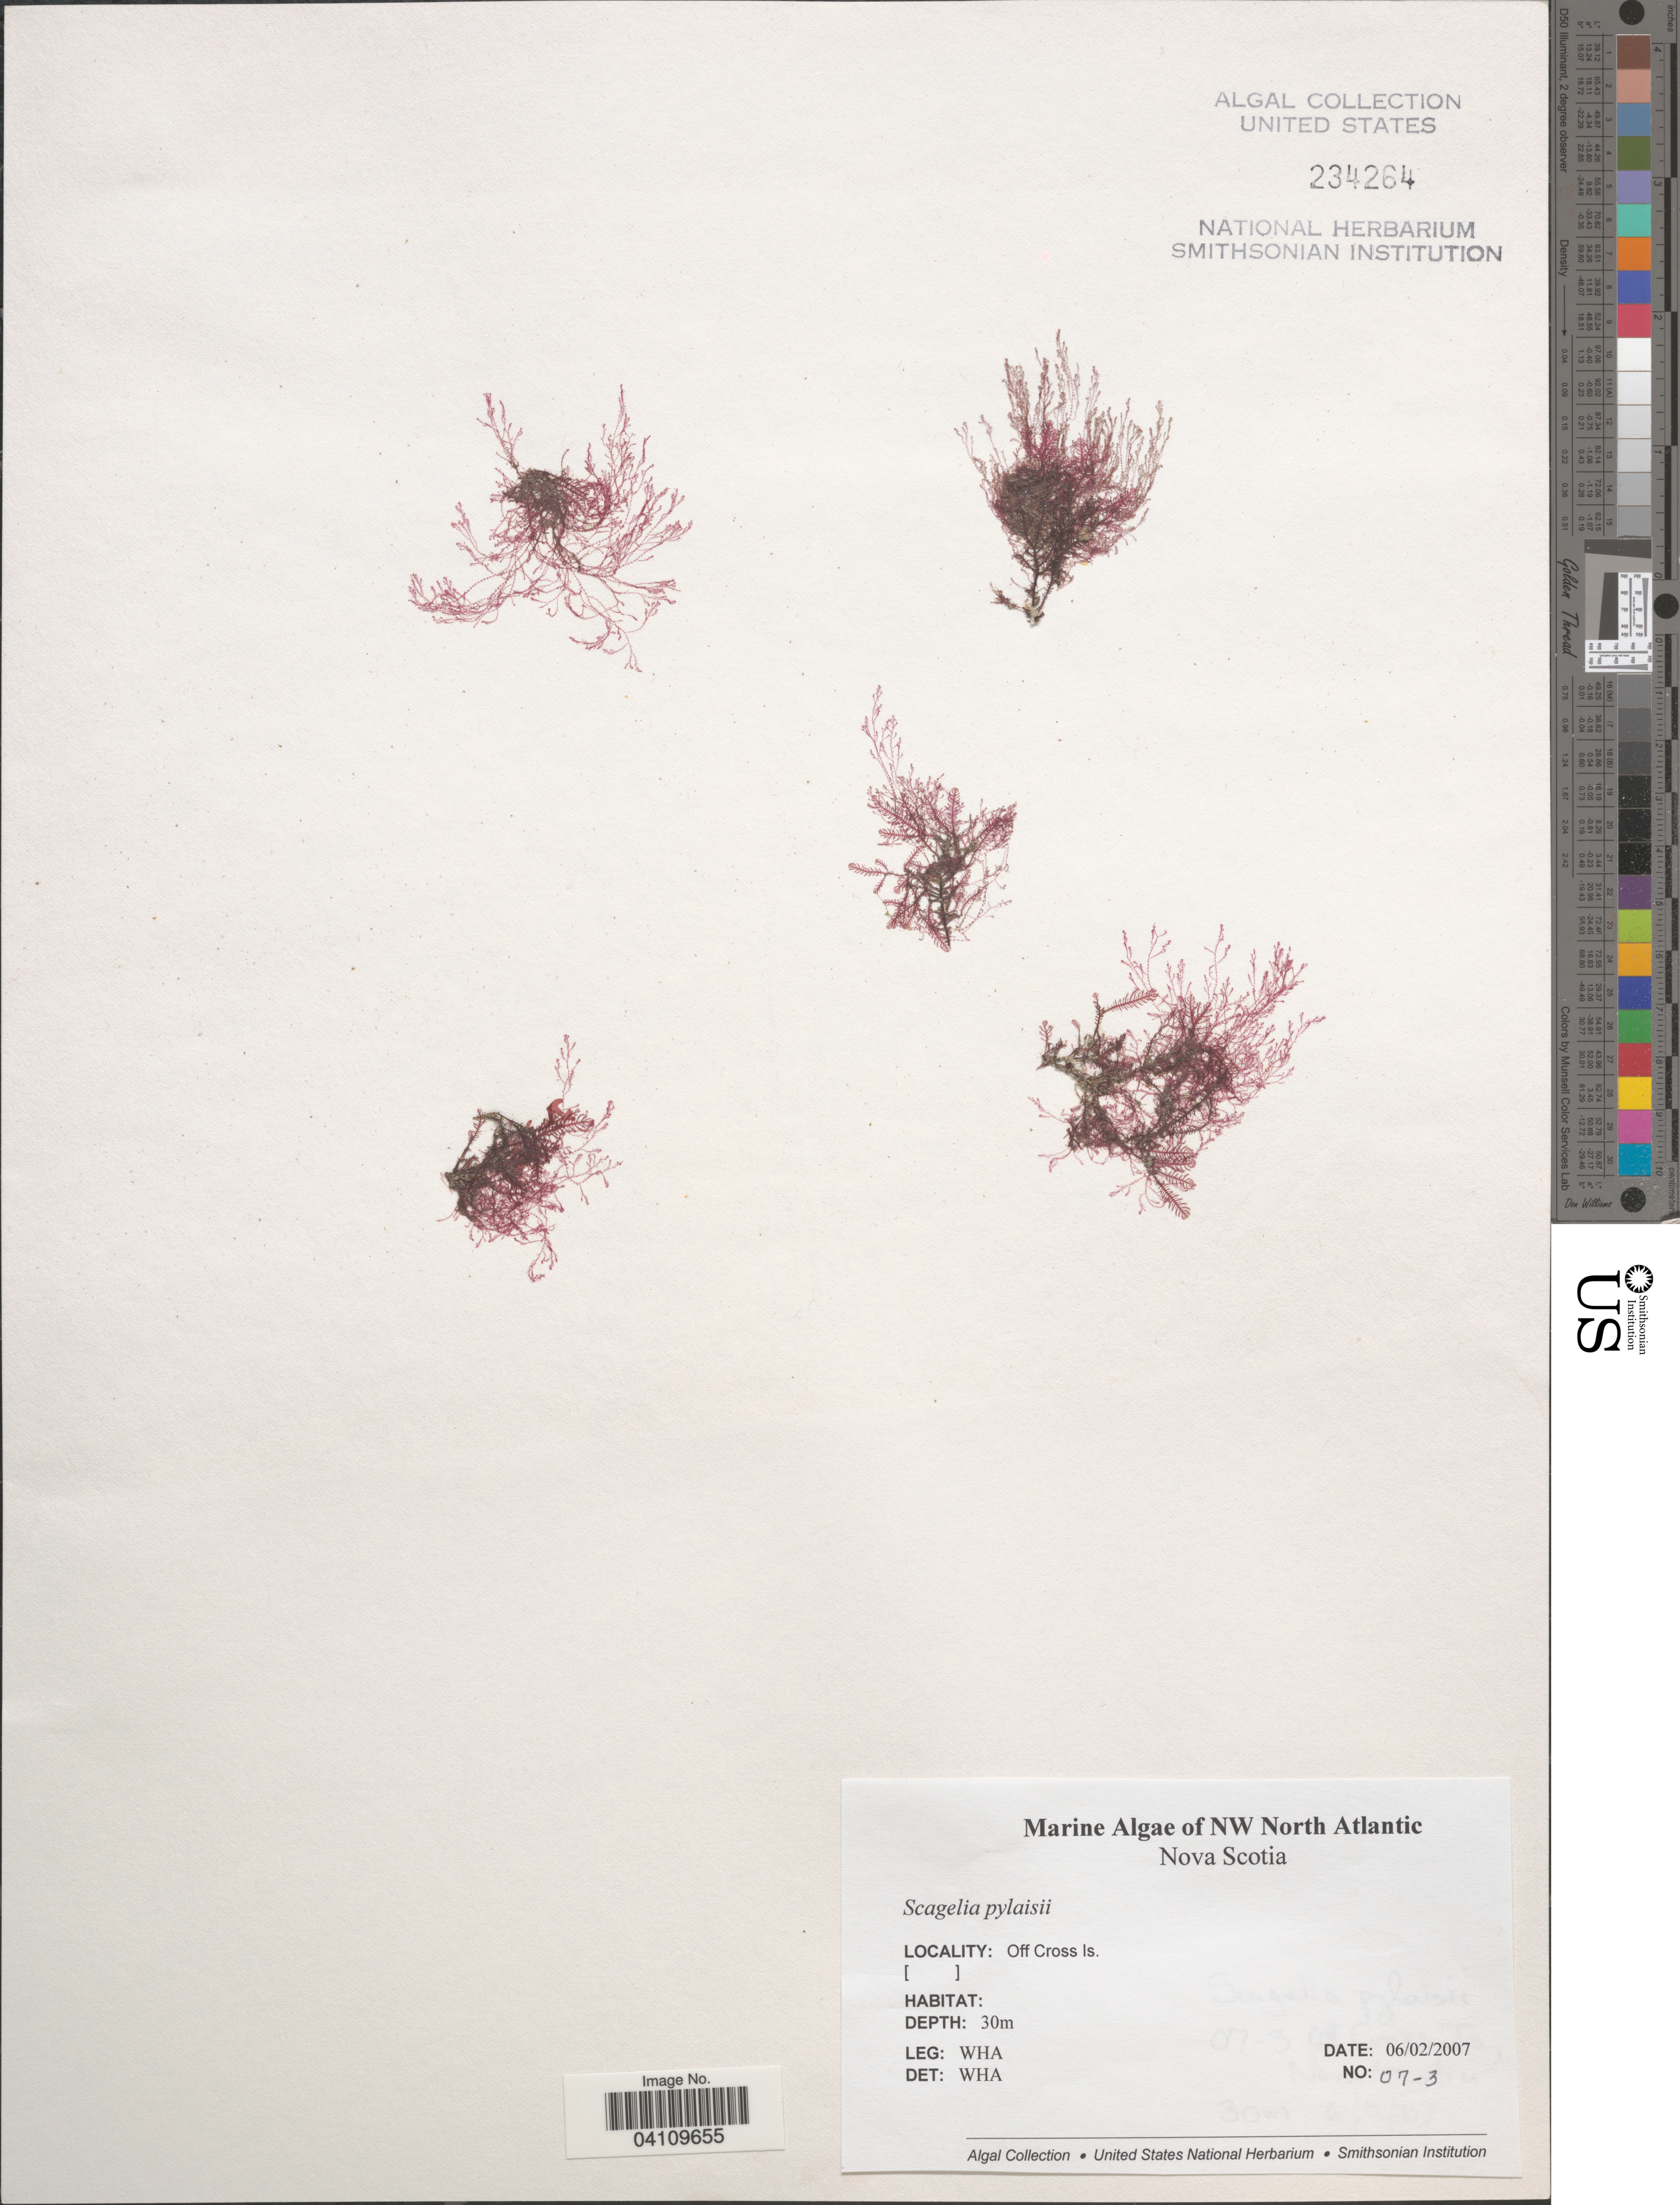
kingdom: Plantae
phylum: Rhodophyta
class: Florideophyceae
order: Ceramiales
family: Ceramiaceae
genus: Scagelia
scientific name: Scagelia pylaisaei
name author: (Montagne) M.J. Wynne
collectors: W. H. Adey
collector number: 07-3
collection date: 2007-02-06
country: Canada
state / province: Nova Scotia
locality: NW North Atlantic. Off Cross Is.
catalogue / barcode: US 234264